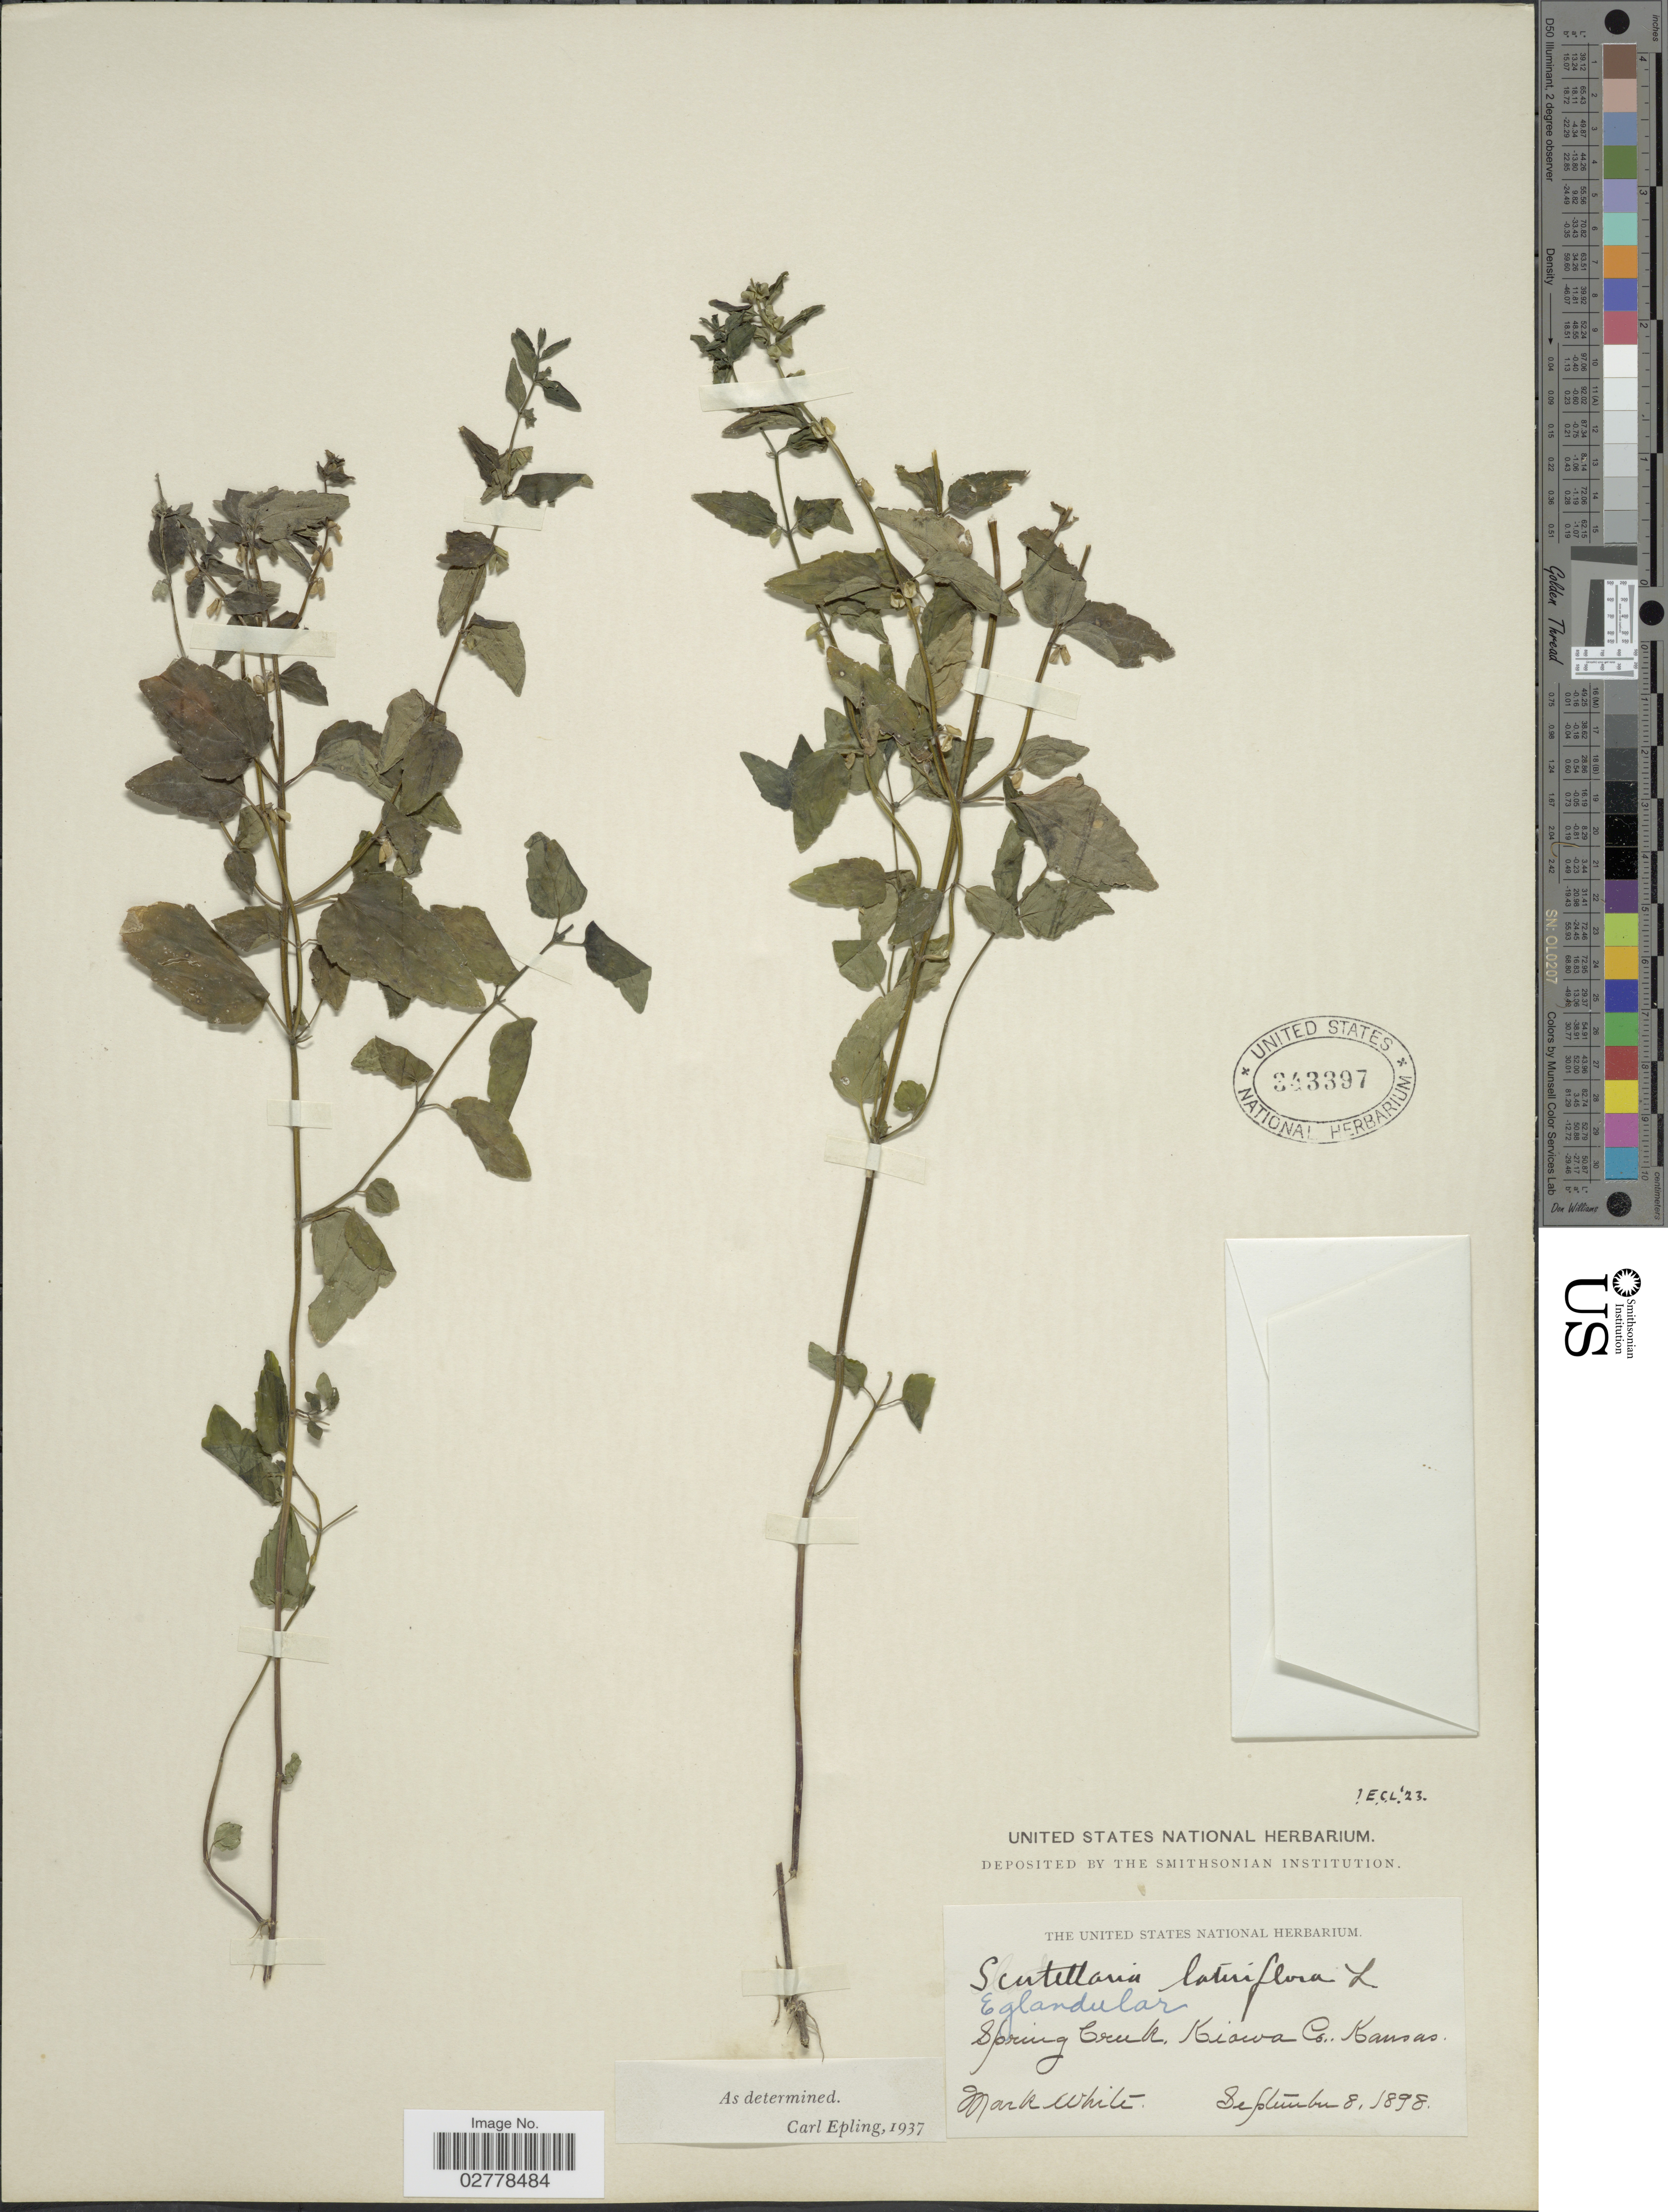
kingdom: Plantae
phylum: Tracheophyta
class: Magnoliopsida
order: Lamiales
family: Lamiaceae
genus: Scutellaria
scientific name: Scutellaria lateriflora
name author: L.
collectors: M. White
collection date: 1898-09-08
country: United States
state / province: Kansas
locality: Spring Creek, Kiawa Co.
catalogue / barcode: US 343397